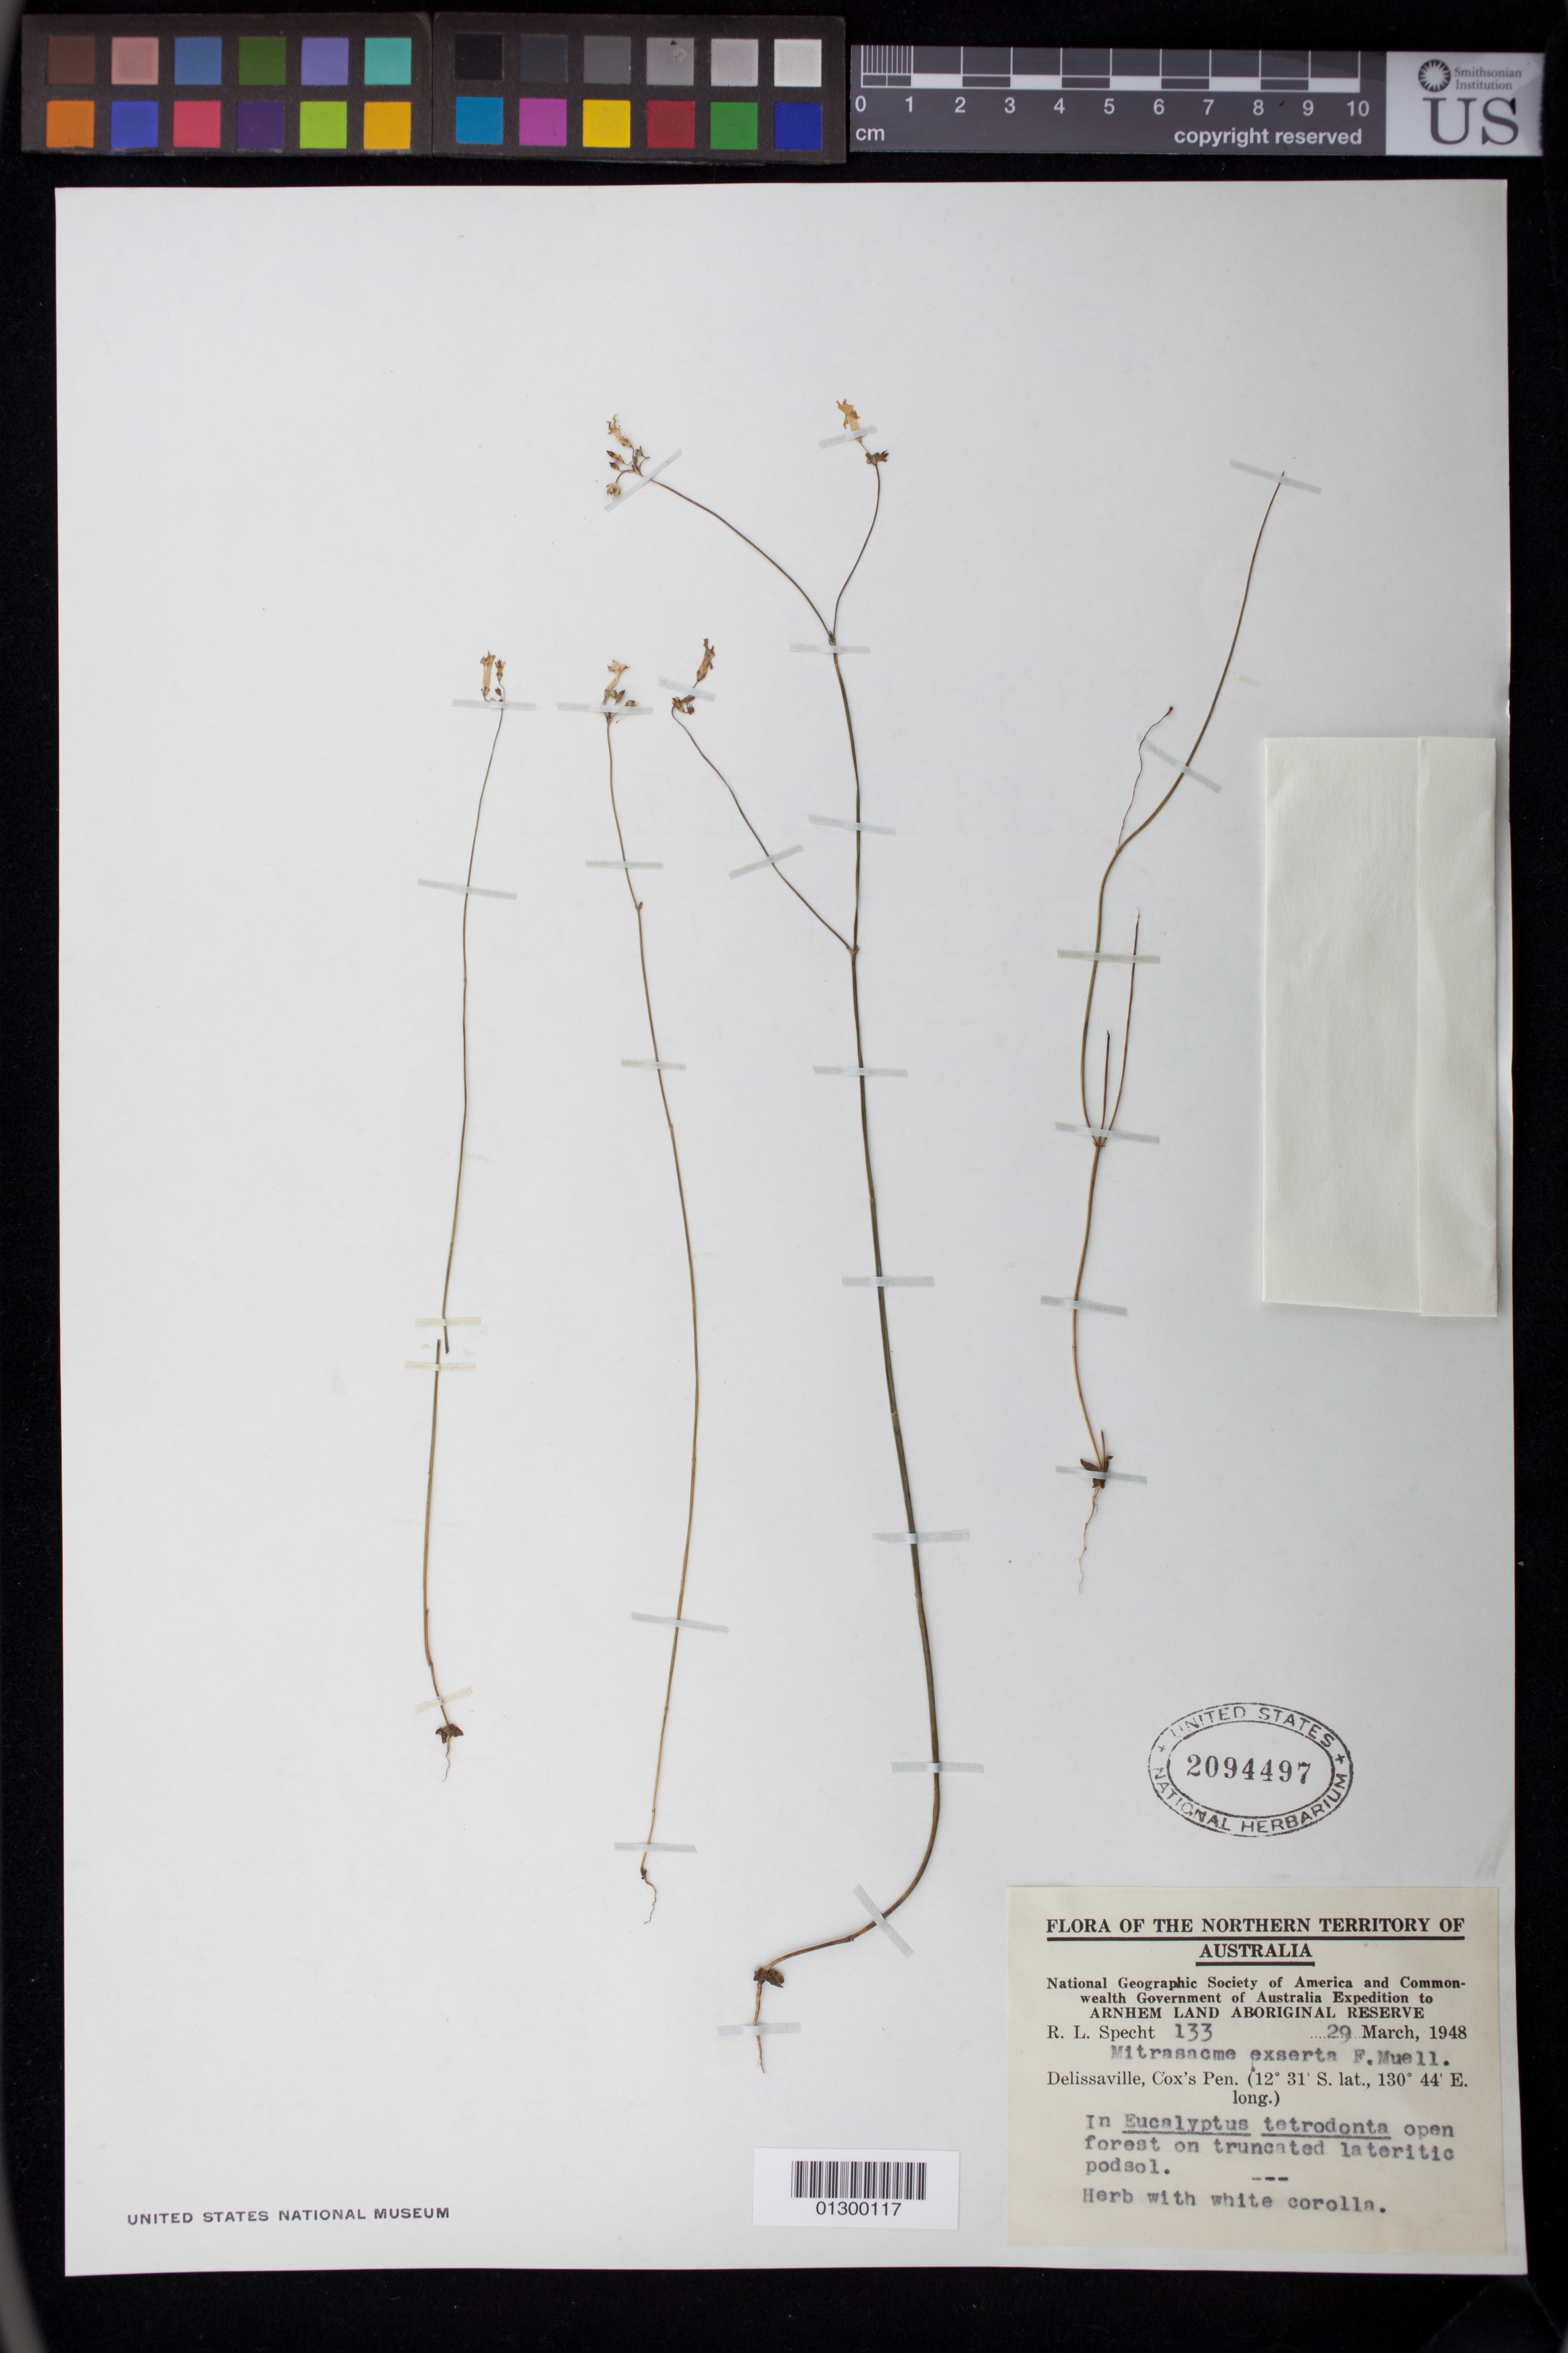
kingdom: Plantae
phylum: Tracheophyta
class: Magnoliopsida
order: Gentianales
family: Loganiaceae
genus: Mitrasacme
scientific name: Mitrasacme exserta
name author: F. Muell.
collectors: R. L. Specht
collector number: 133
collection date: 1948-03-29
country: Australia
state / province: Northern Territory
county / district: Belyuen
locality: Cox's Pen.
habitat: In Eucalyptus tetrodonta open forest on truncated lateritic podsol.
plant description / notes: Herb with white corolla.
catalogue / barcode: US 2094497